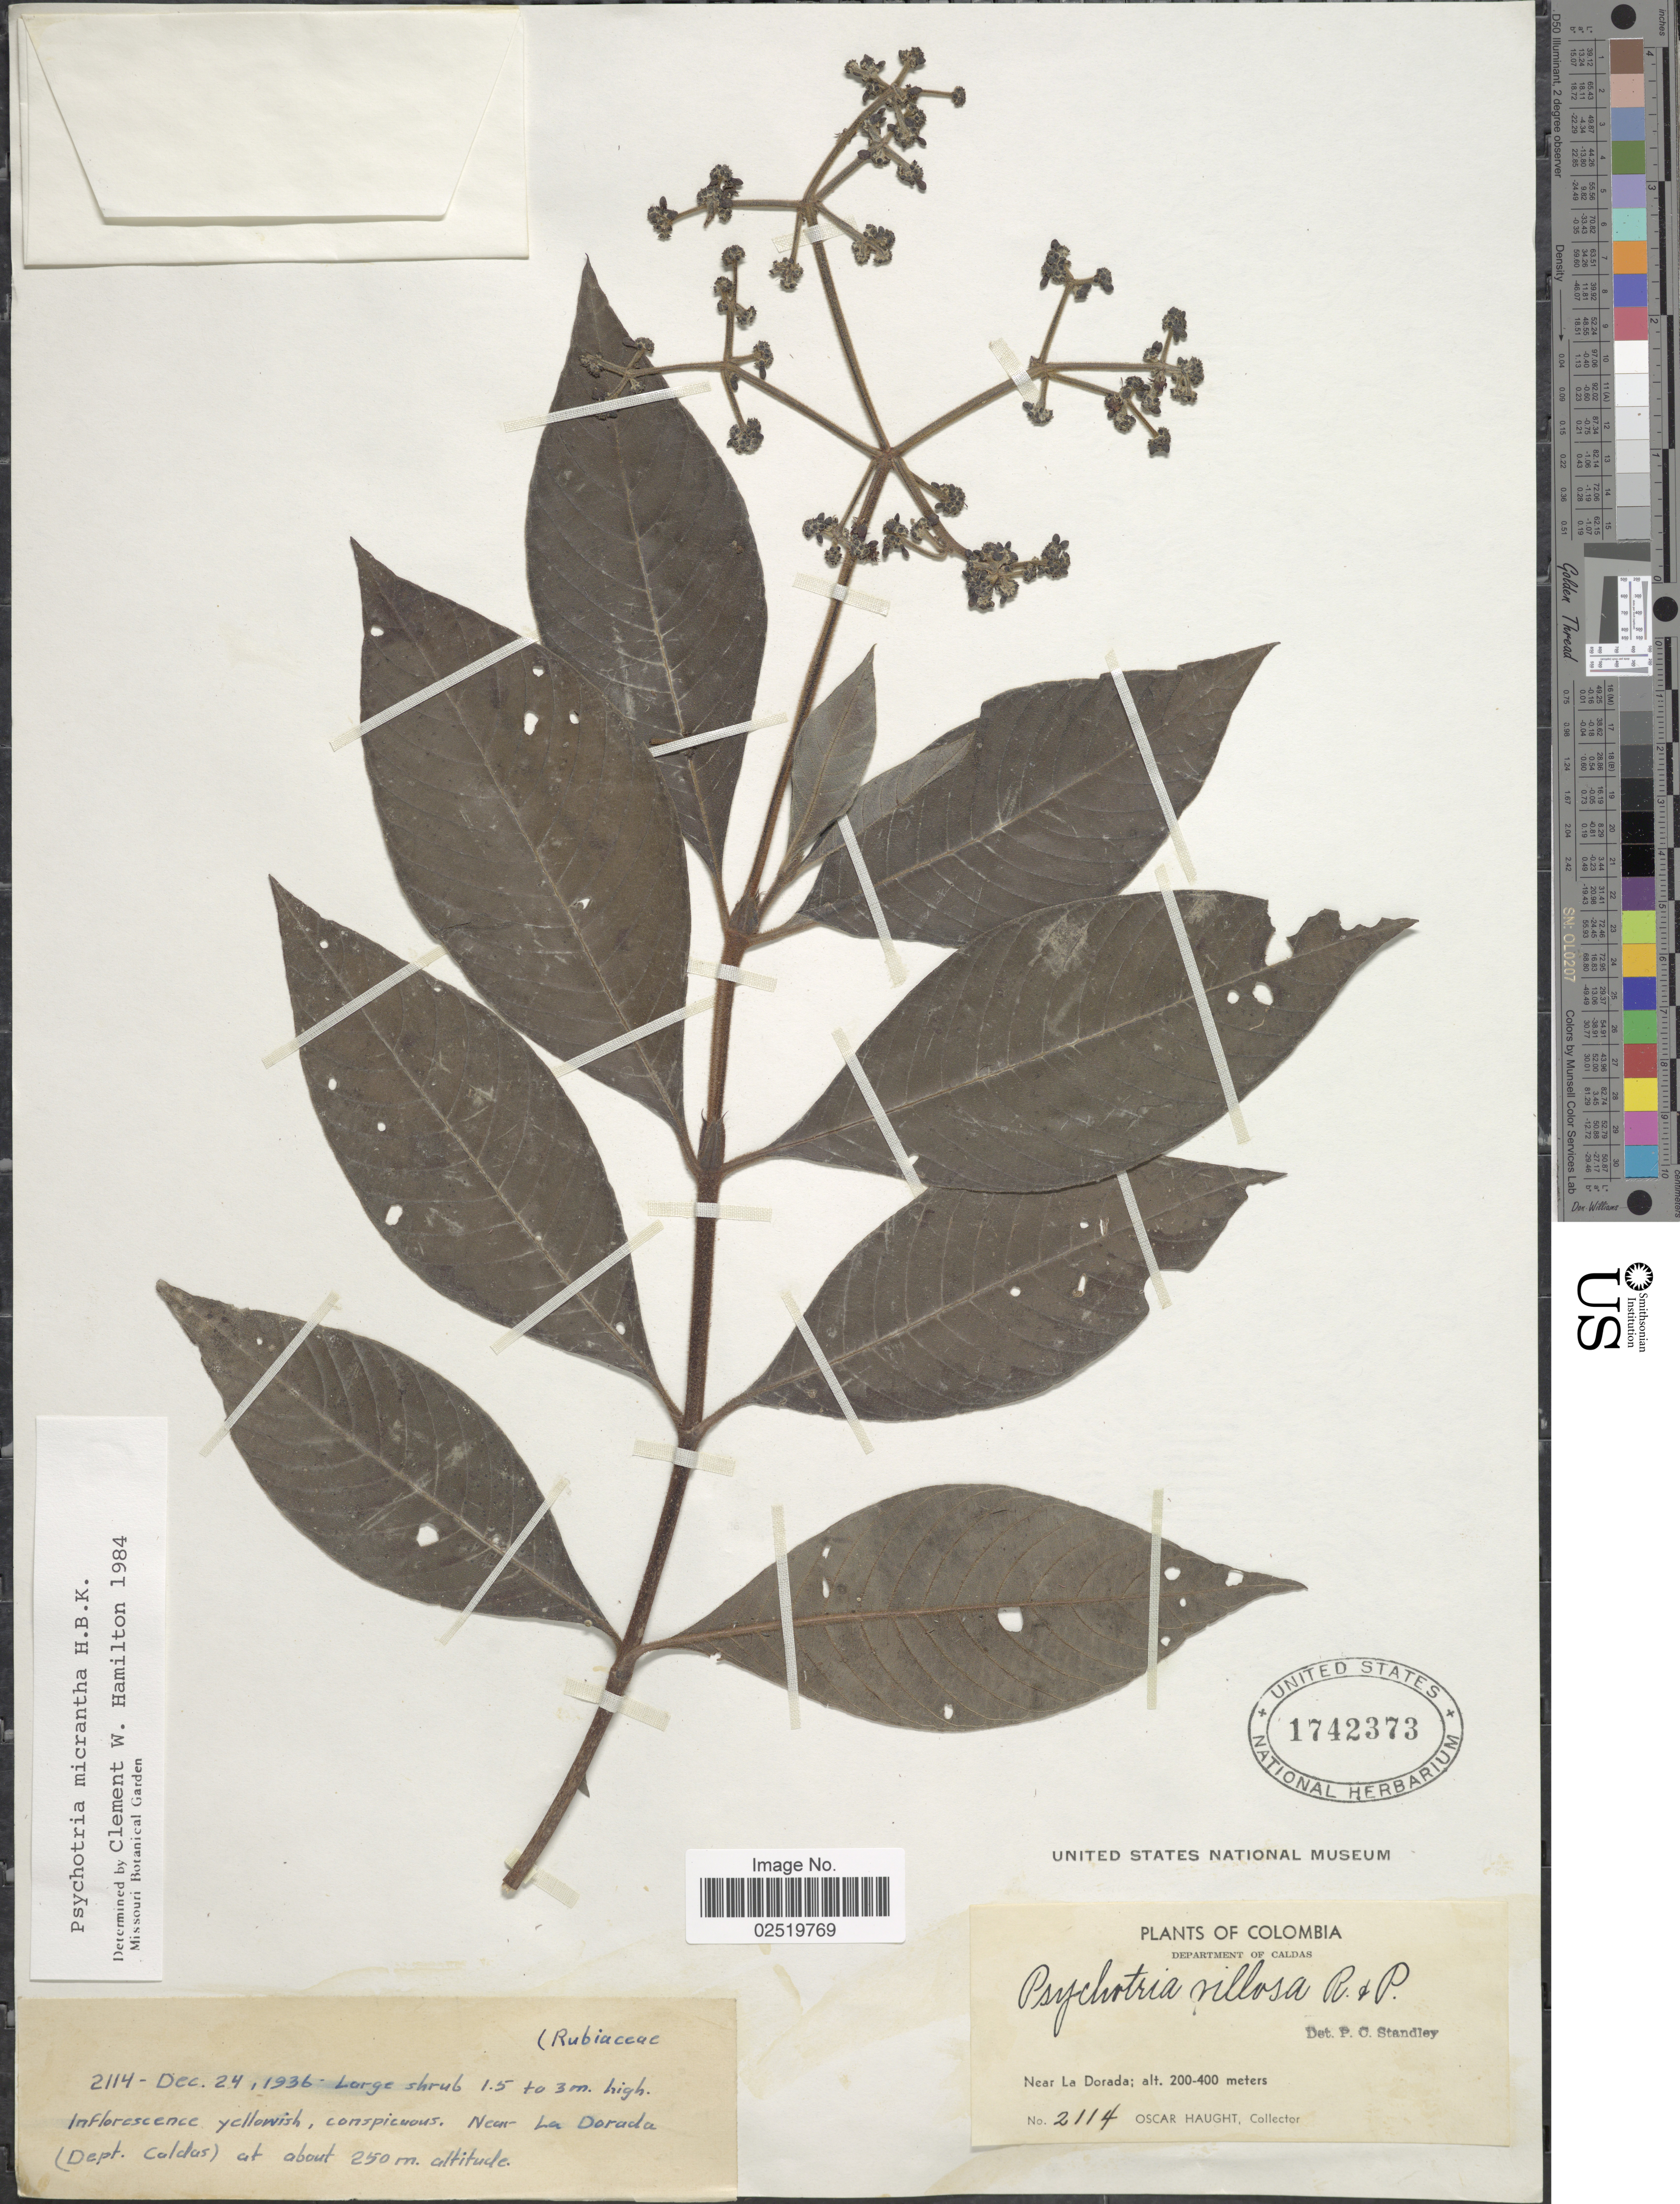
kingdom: Plantae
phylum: Tracheophyta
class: Magnoliopsida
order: Gentianales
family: Rubiaceae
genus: Psychotria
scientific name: Psychotria micrantha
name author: Kunth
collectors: O. L. Haught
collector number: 2114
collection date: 1936-12-24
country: Colombia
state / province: Caldas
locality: Near La Dorada.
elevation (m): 250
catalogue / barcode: US 1742373